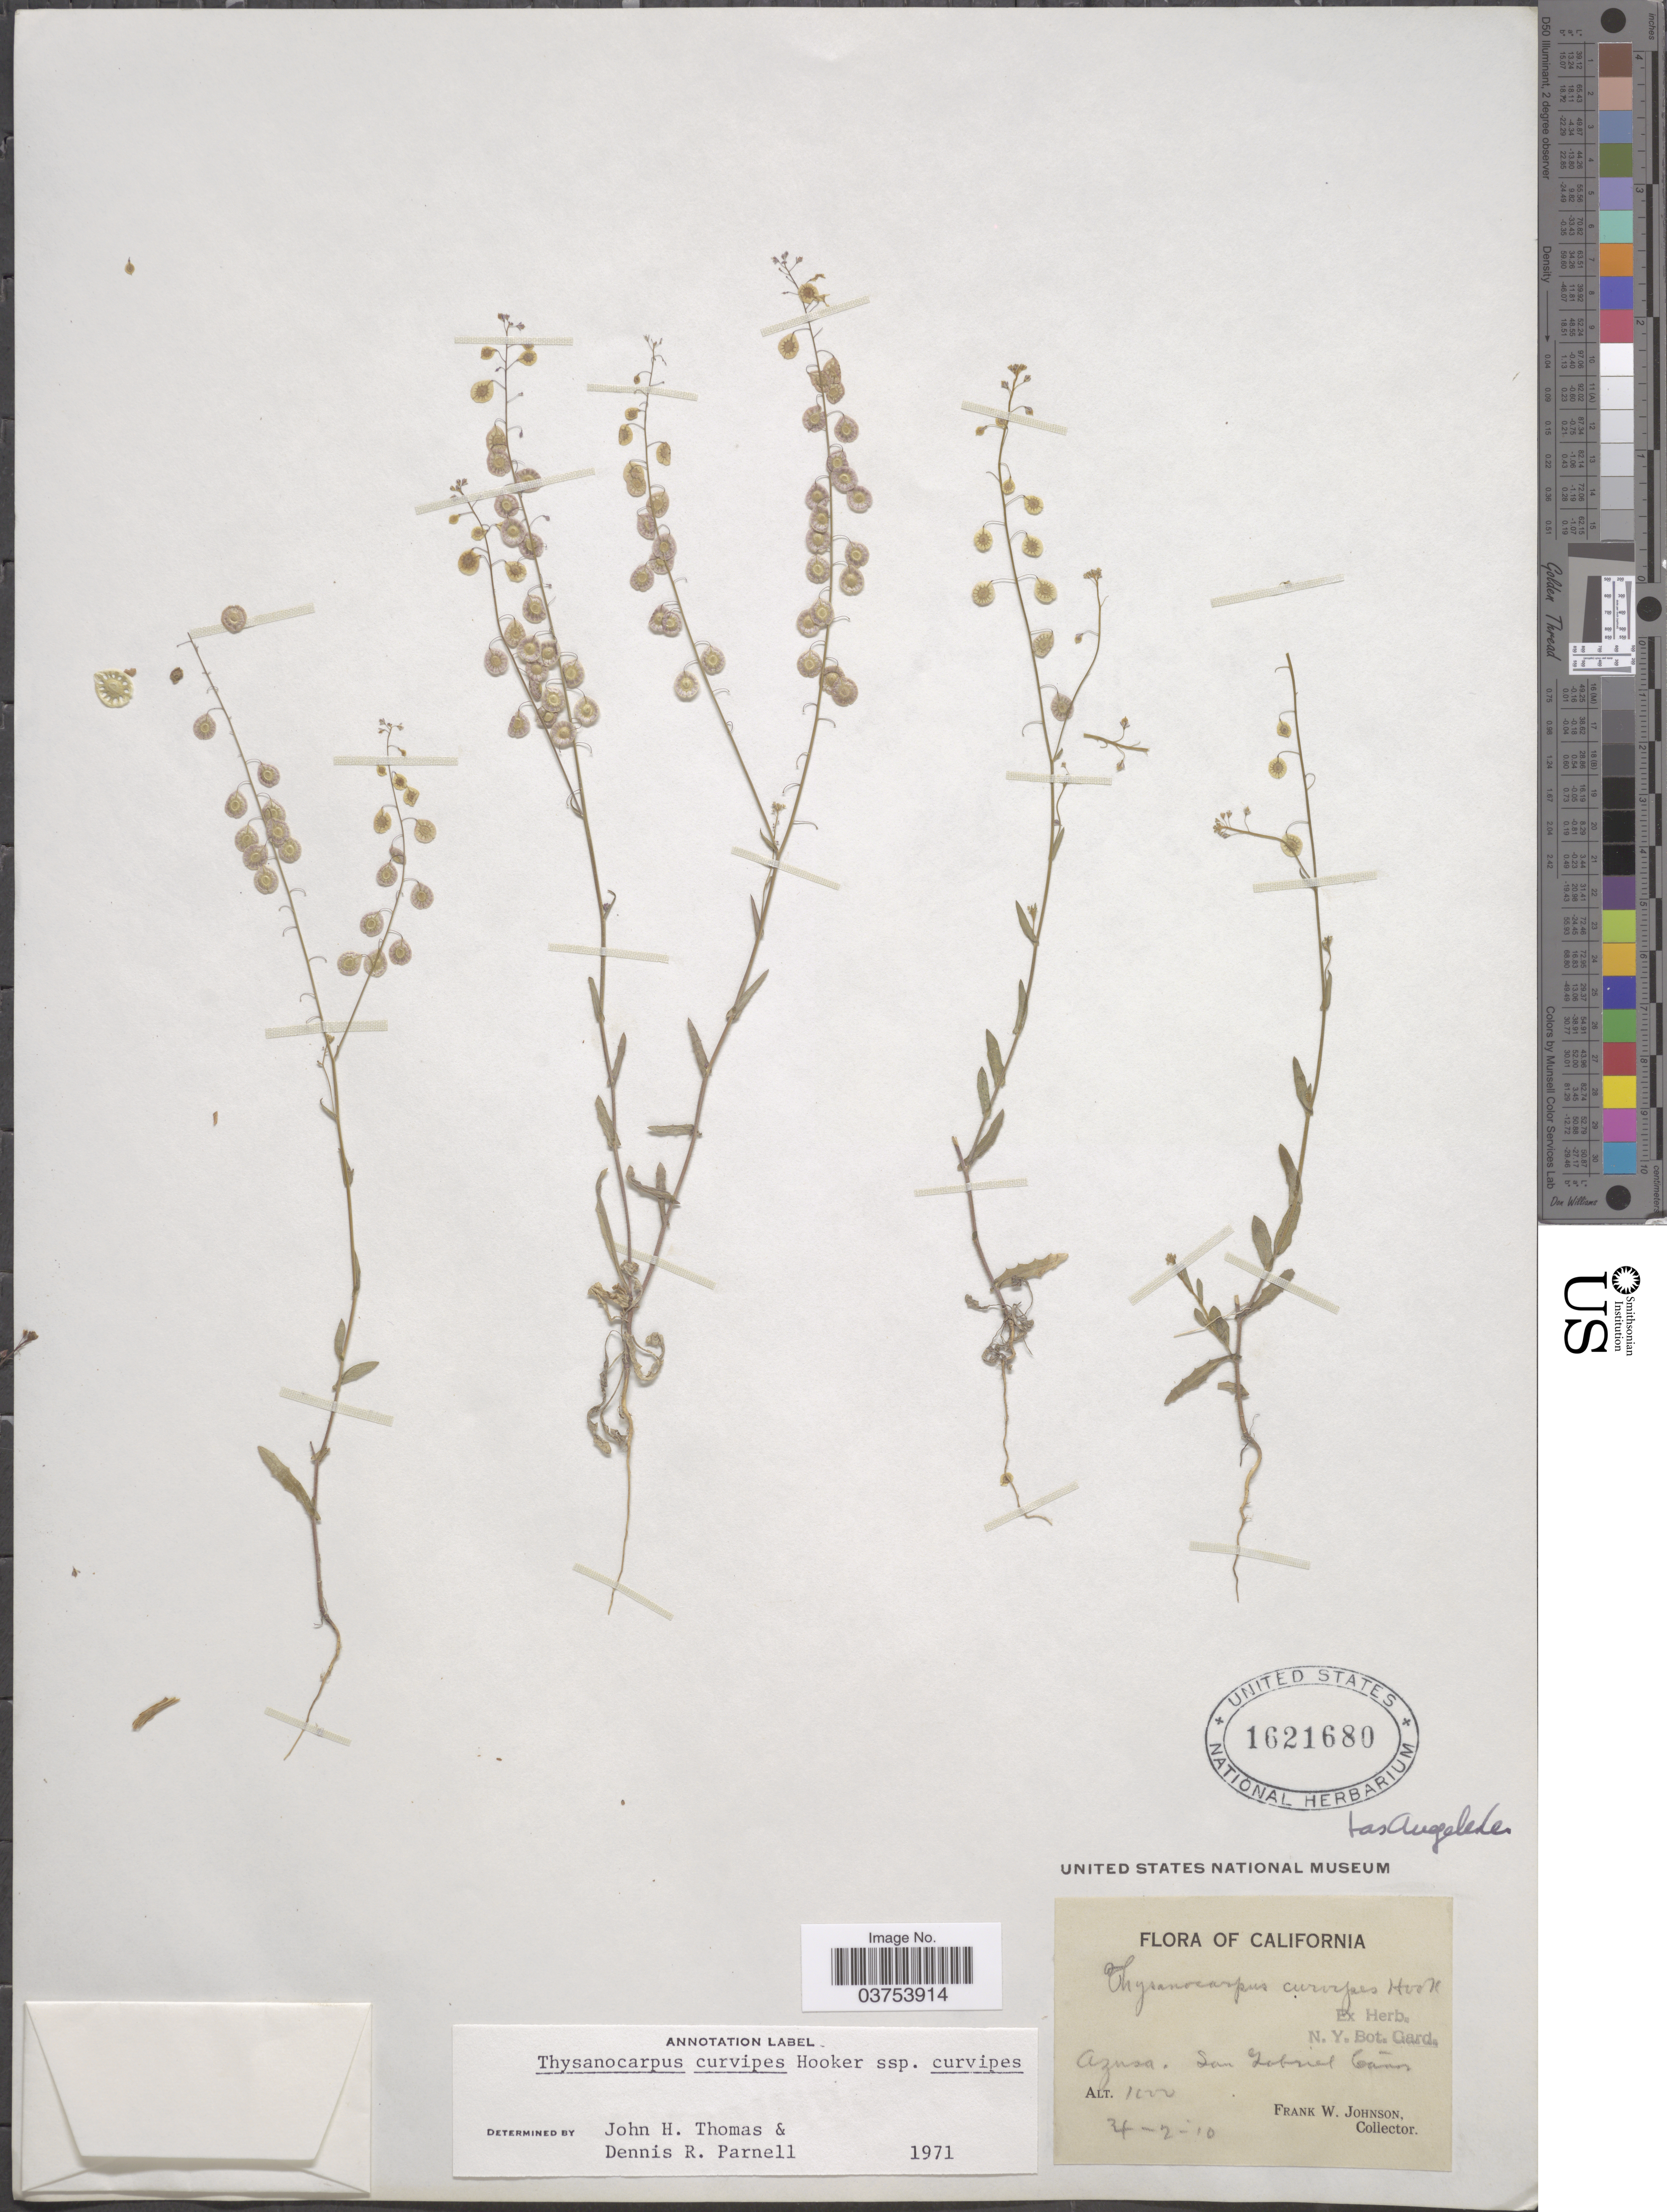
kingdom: Plantae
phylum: Tracheophyta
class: Magnoliopsida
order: Brassicales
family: Brassicaceae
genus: Thysanocarpus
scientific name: Thysanocarpus curvipes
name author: Hook.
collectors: F. W. Johnson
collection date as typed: Transcribed d/m/y: 2/4/10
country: United States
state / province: California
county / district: Los Angeles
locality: Azusa. San Gabriel Cañon. Los Angeles Co.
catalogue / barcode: US 1621680